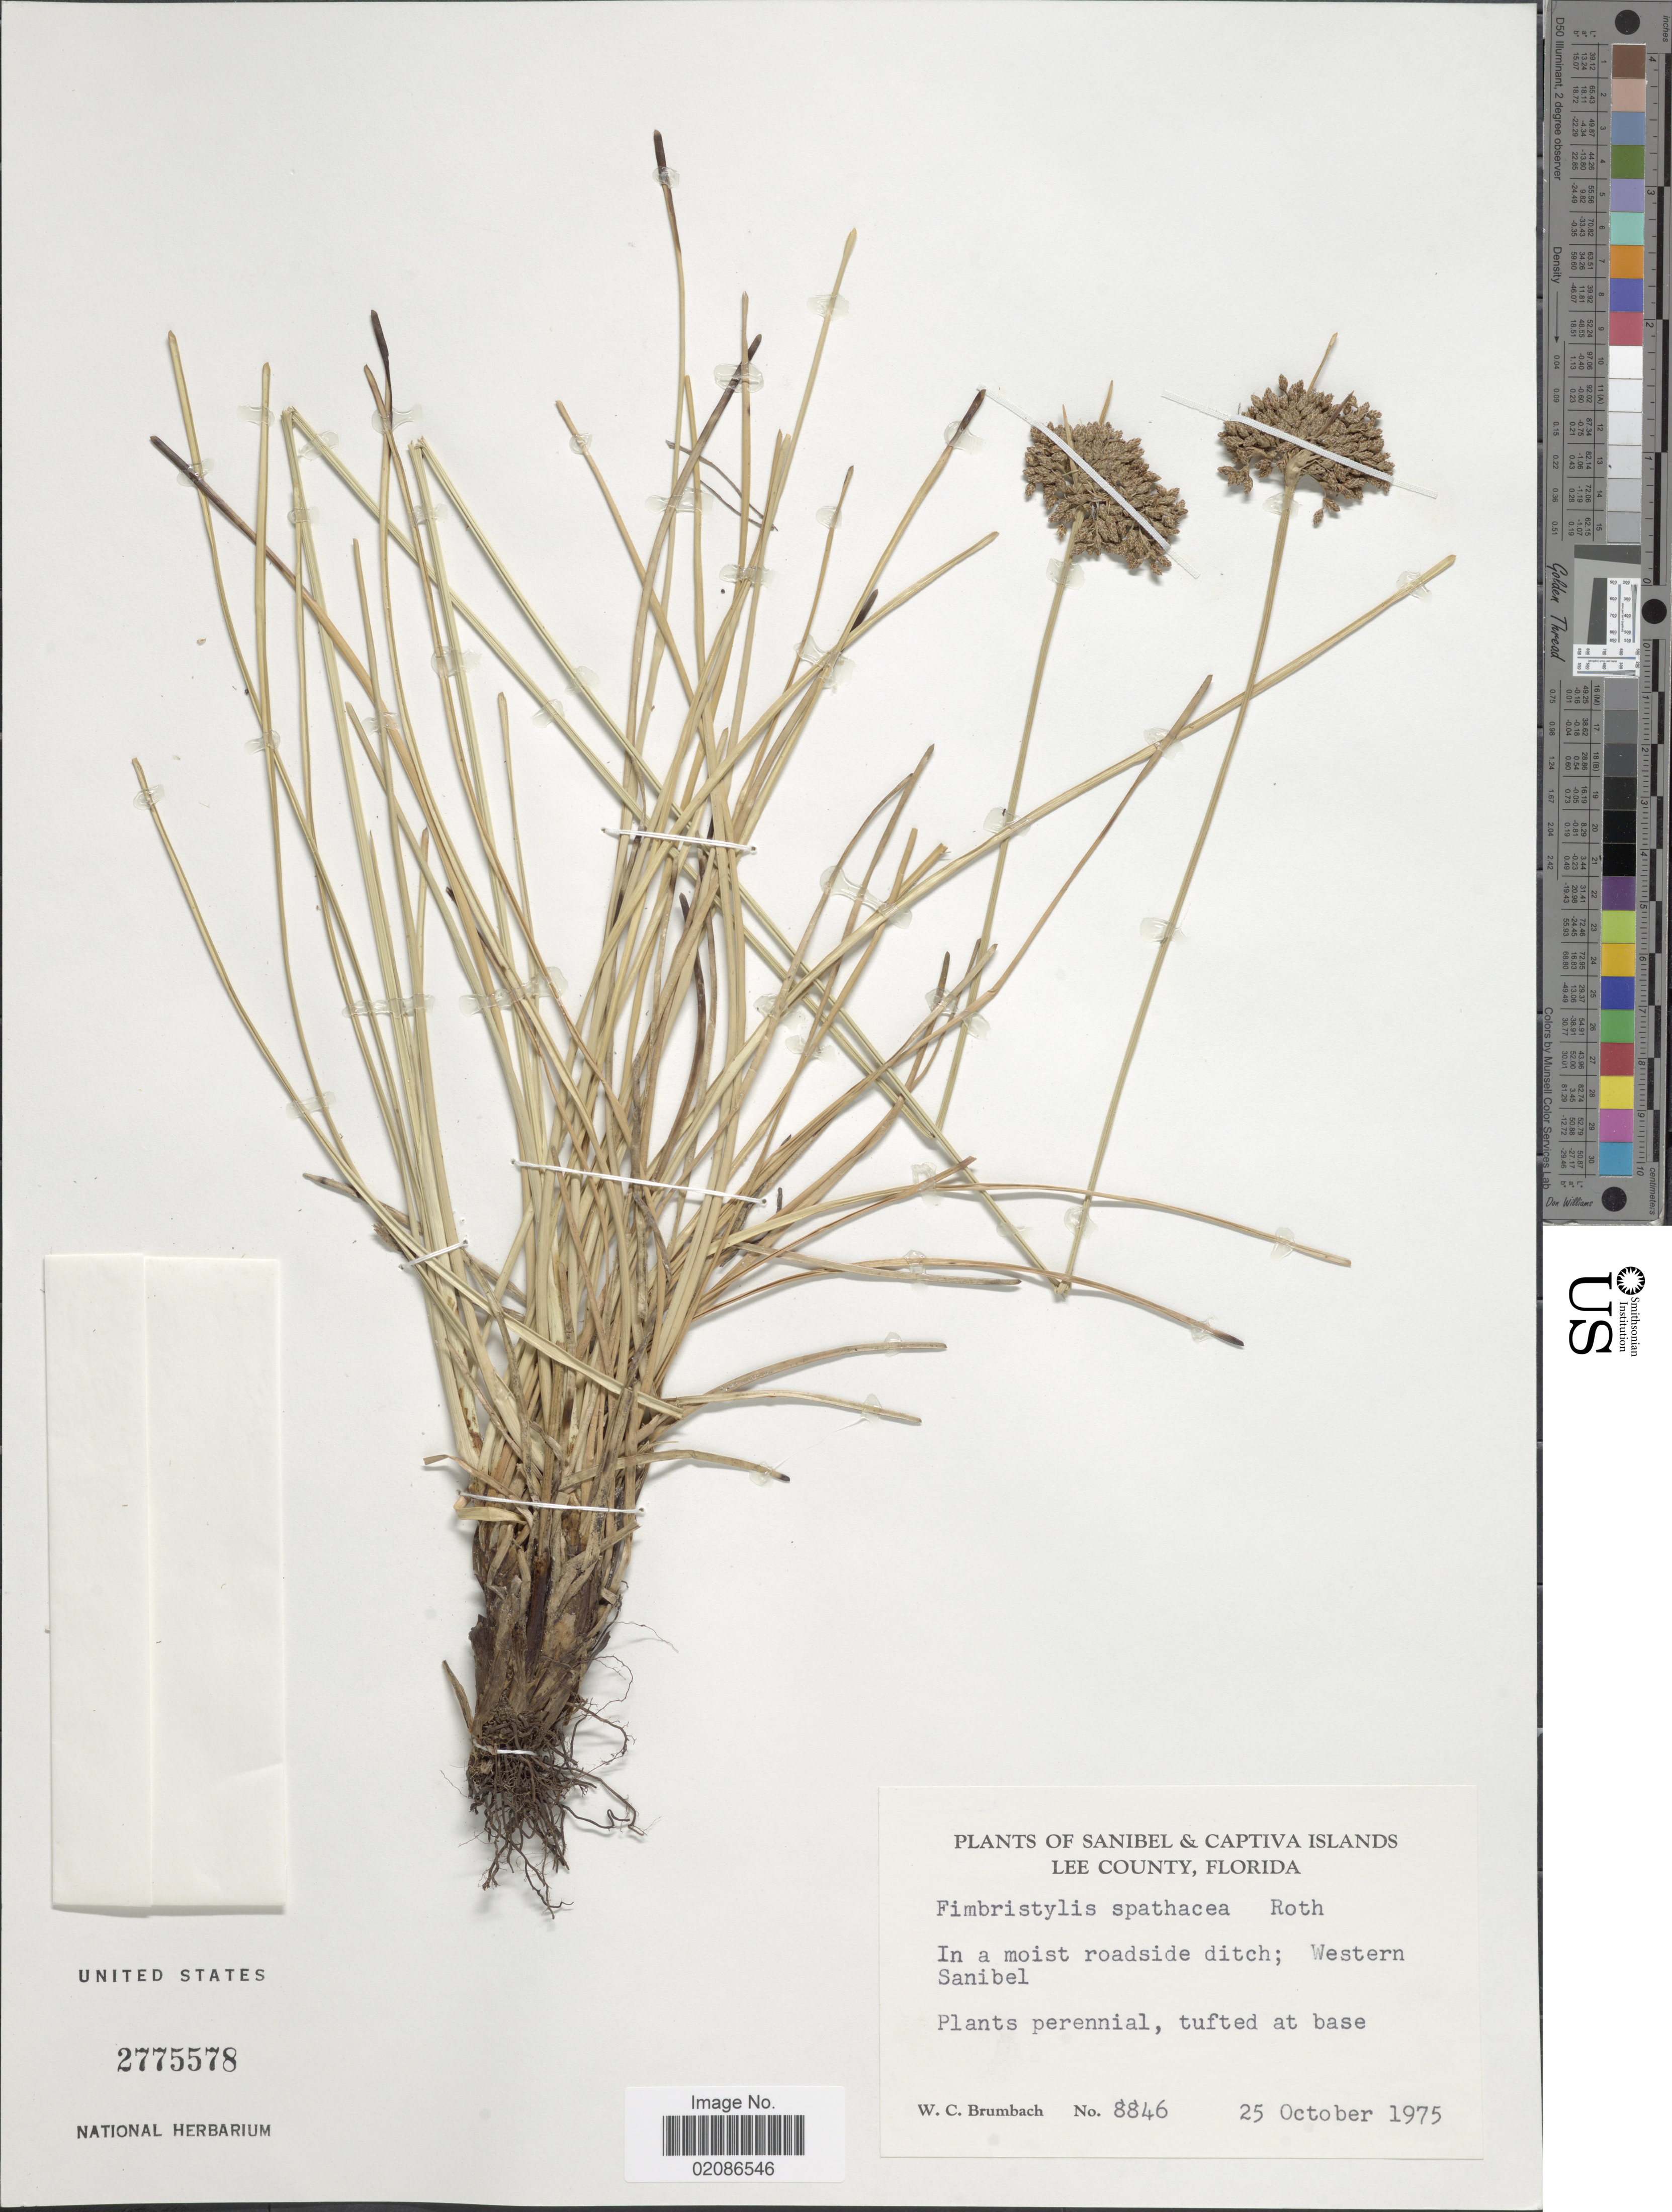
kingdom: Plantae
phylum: Tracheophyta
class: Liliopsida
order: Poales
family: Cyperaceae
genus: Fimbristylis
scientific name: Fimbristylis cymosa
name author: R. Br.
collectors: W. C. Brumbach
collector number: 8846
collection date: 1975-10-25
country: United States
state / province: Florida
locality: Sanibel & Captiva Islands, Lee County, In a moist roadside ditch; Western Sanibel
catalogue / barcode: US 2775578